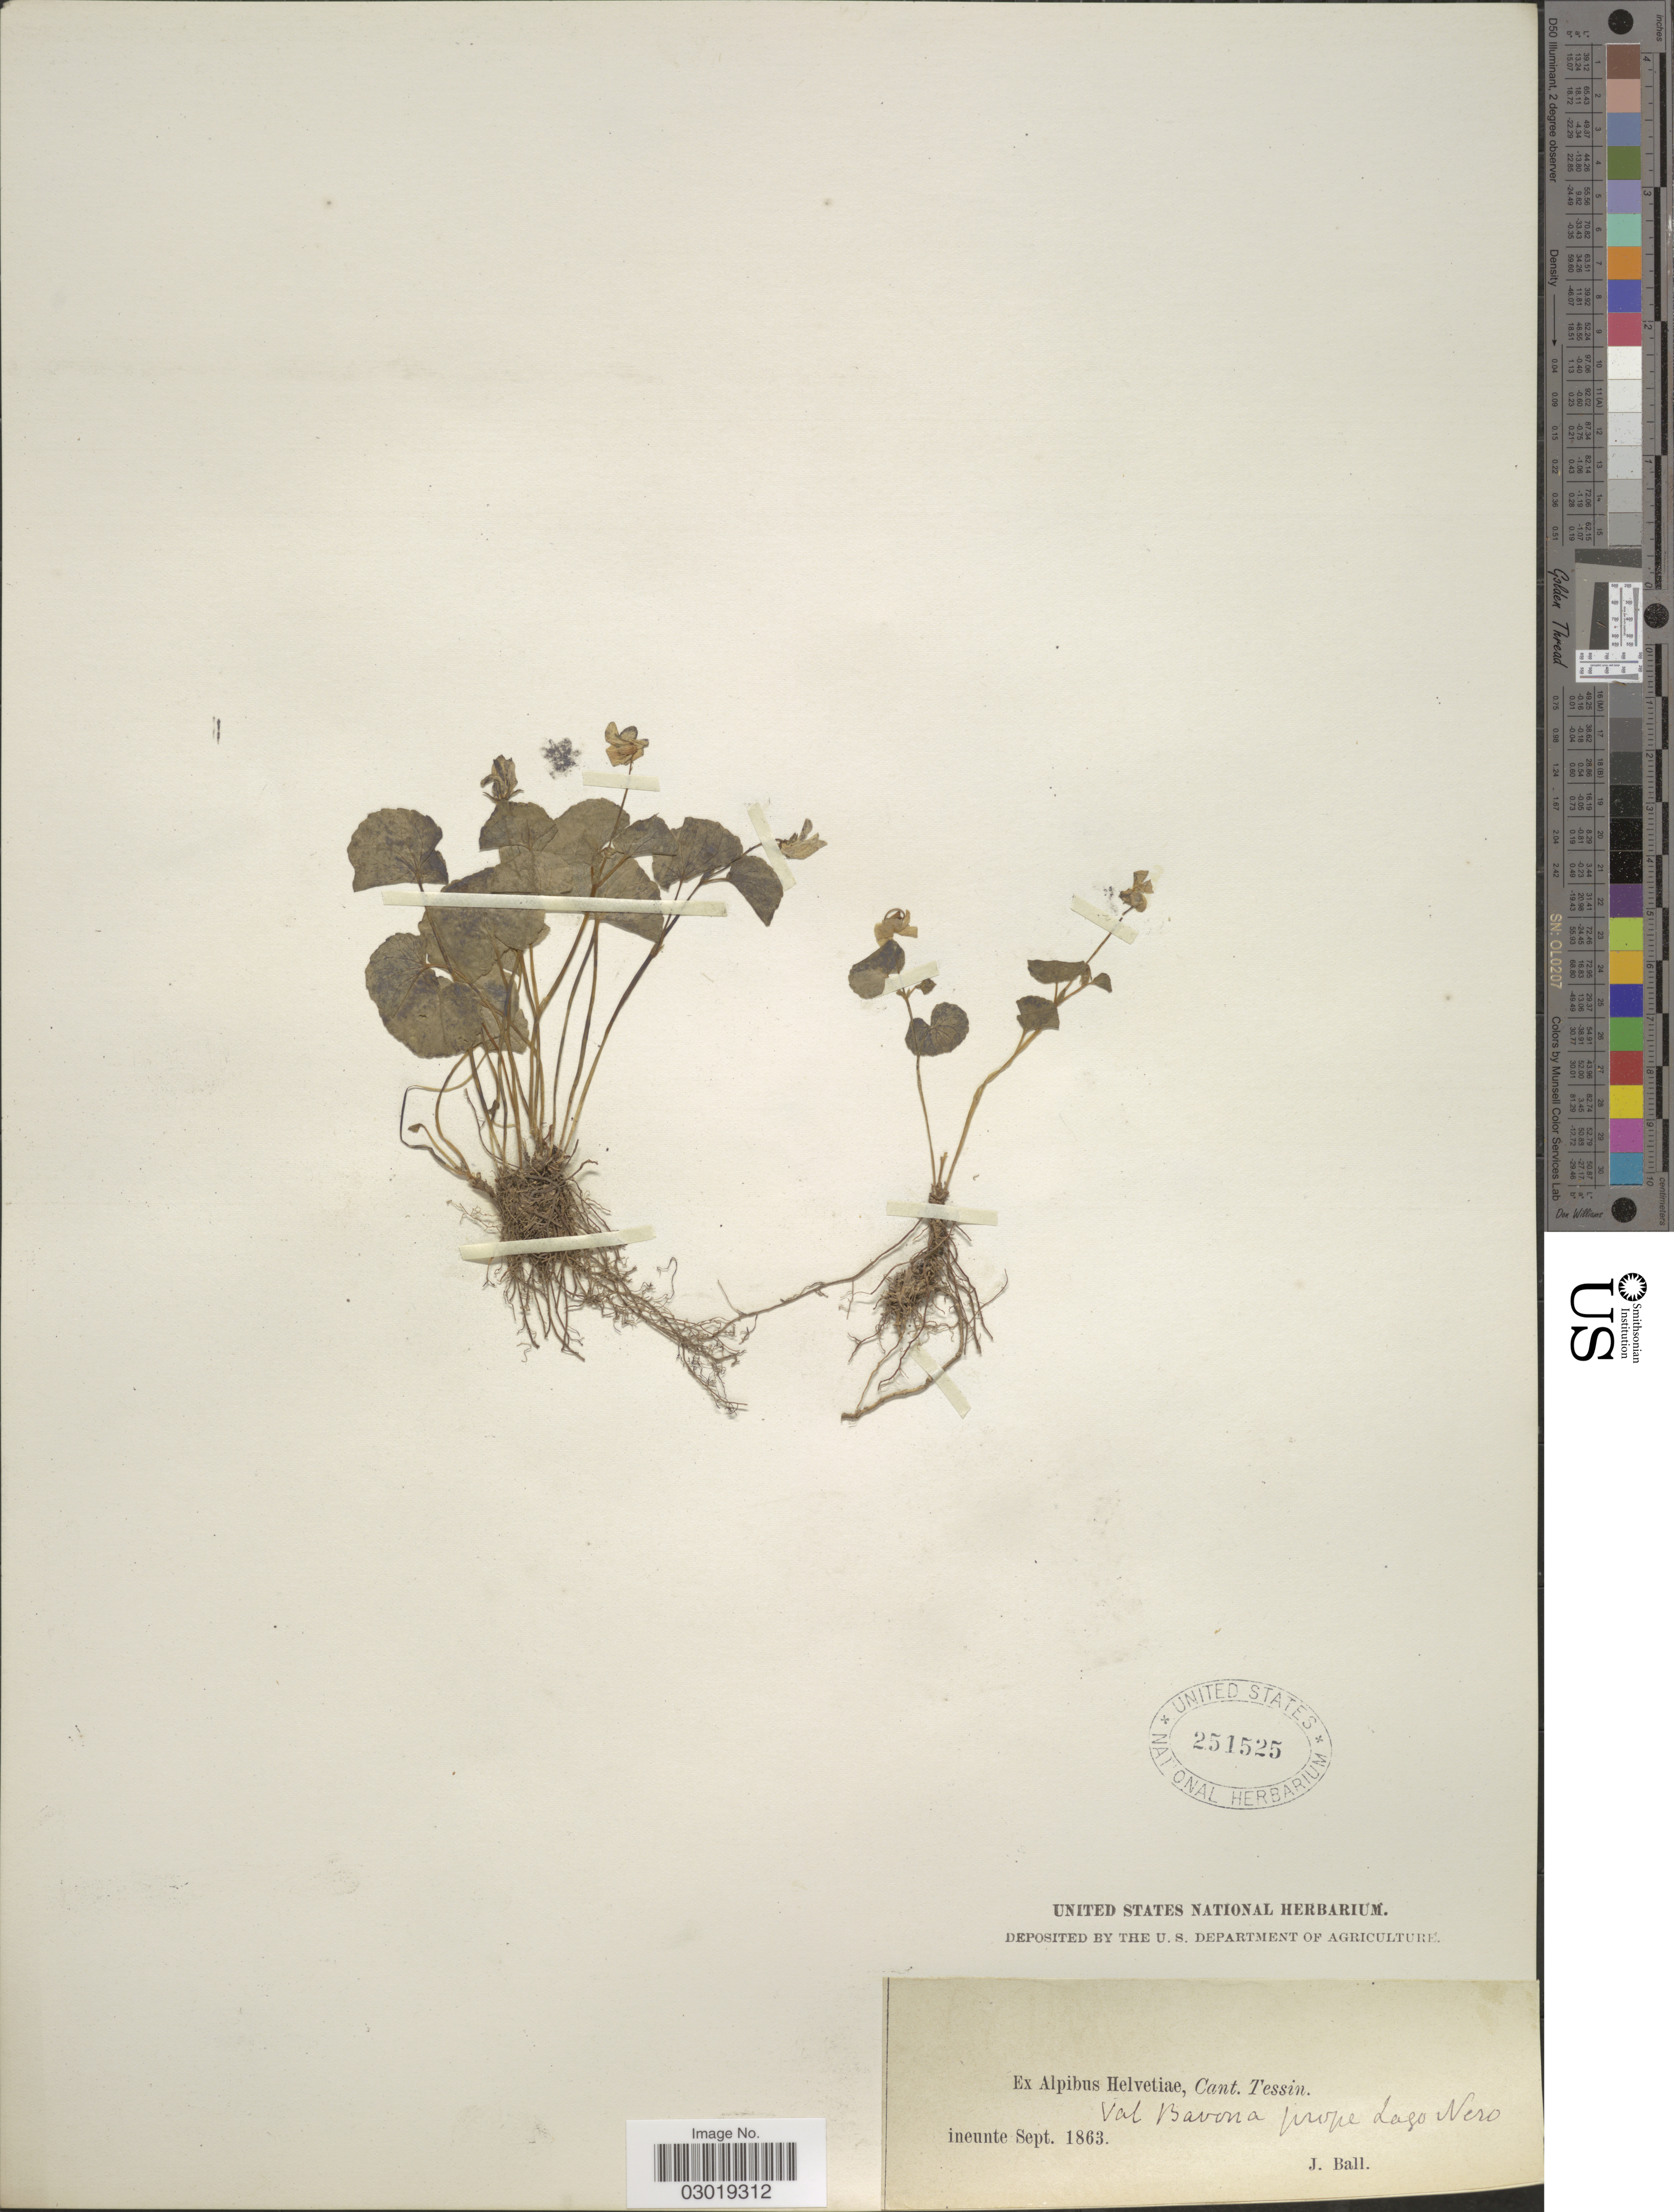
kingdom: Plantae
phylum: Tracheophyta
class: Magnoliopsida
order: Malpighiales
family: Violaceae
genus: Viola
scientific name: Viola sp.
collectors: J. Ball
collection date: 1863-09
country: Switzerland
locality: Ex Alpibus Helvetiae, Cant. Tessin.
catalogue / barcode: US 251525